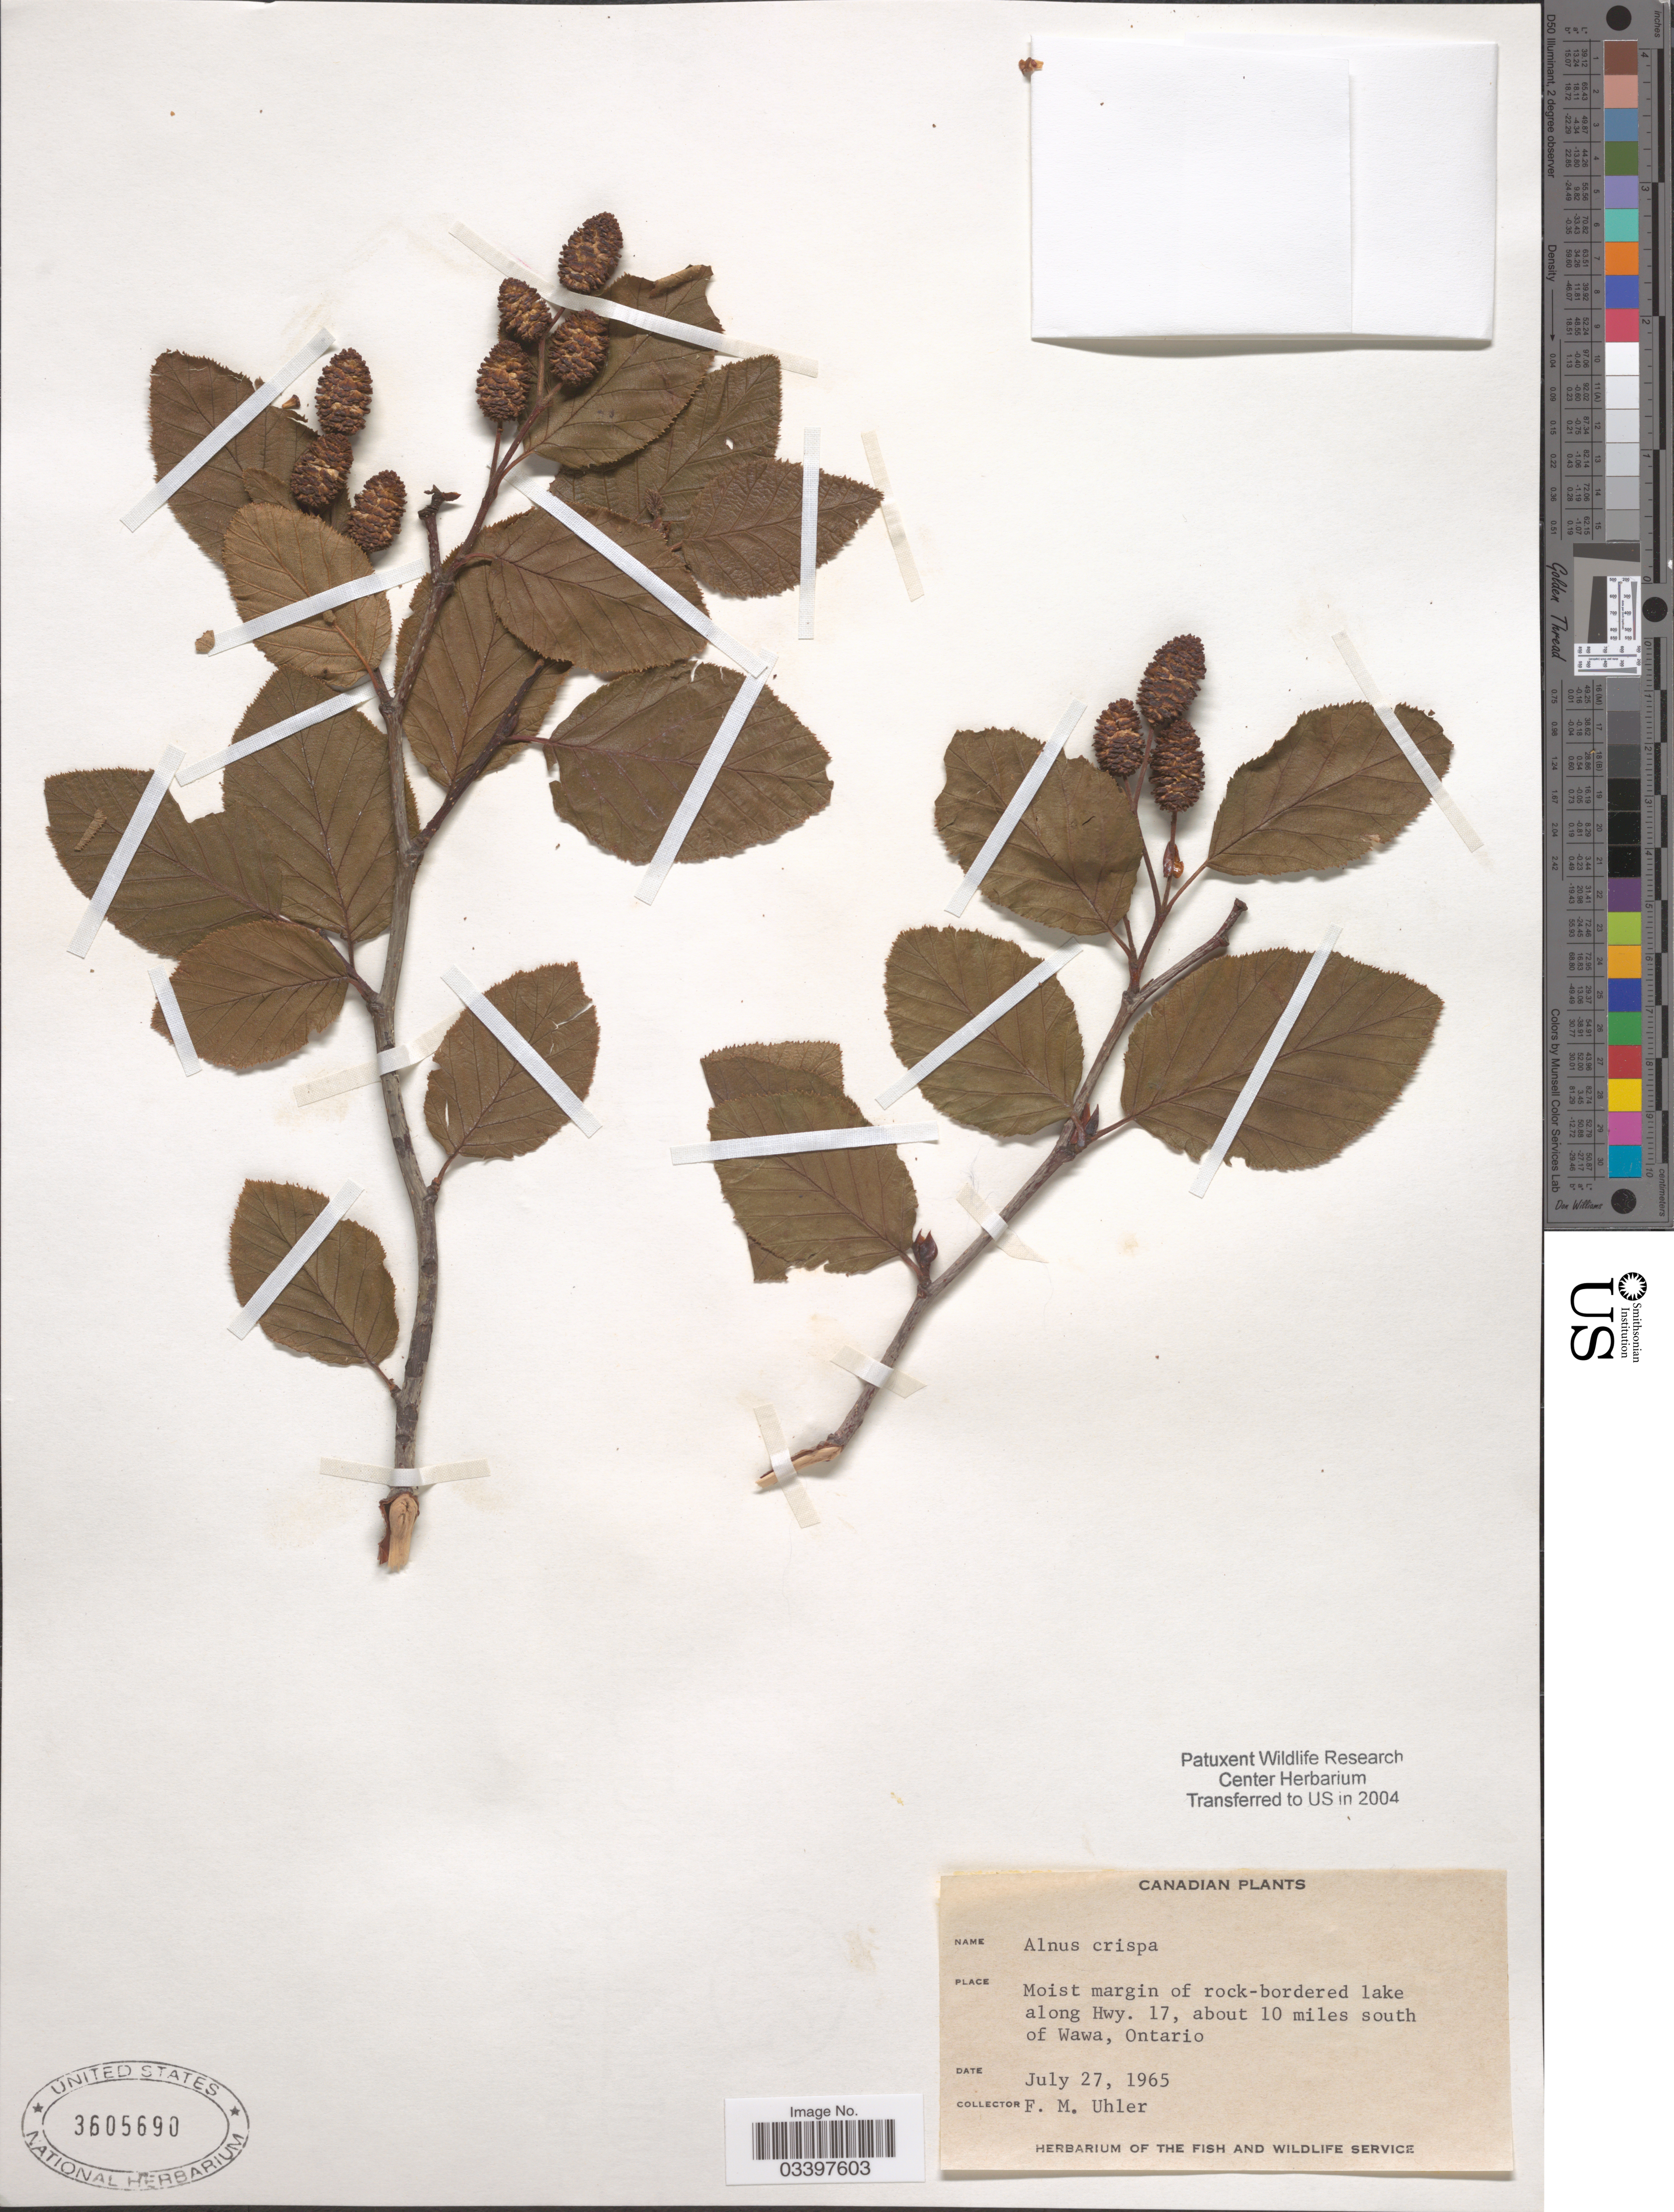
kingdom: Plantae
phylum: Tracheophyta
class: Magnoliopsida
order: Fagales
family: Betulaceae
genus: Alnus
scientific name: Alnus alnobetula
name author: (Ehrh.) K. Koch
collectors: F. M. Uhler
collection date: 1965-07-27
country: Canada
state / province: Ontario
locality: Moist margin of rock-bordered lake along Hwy. 17, about 10 miles south of Wawa.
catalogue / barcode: US 3605690